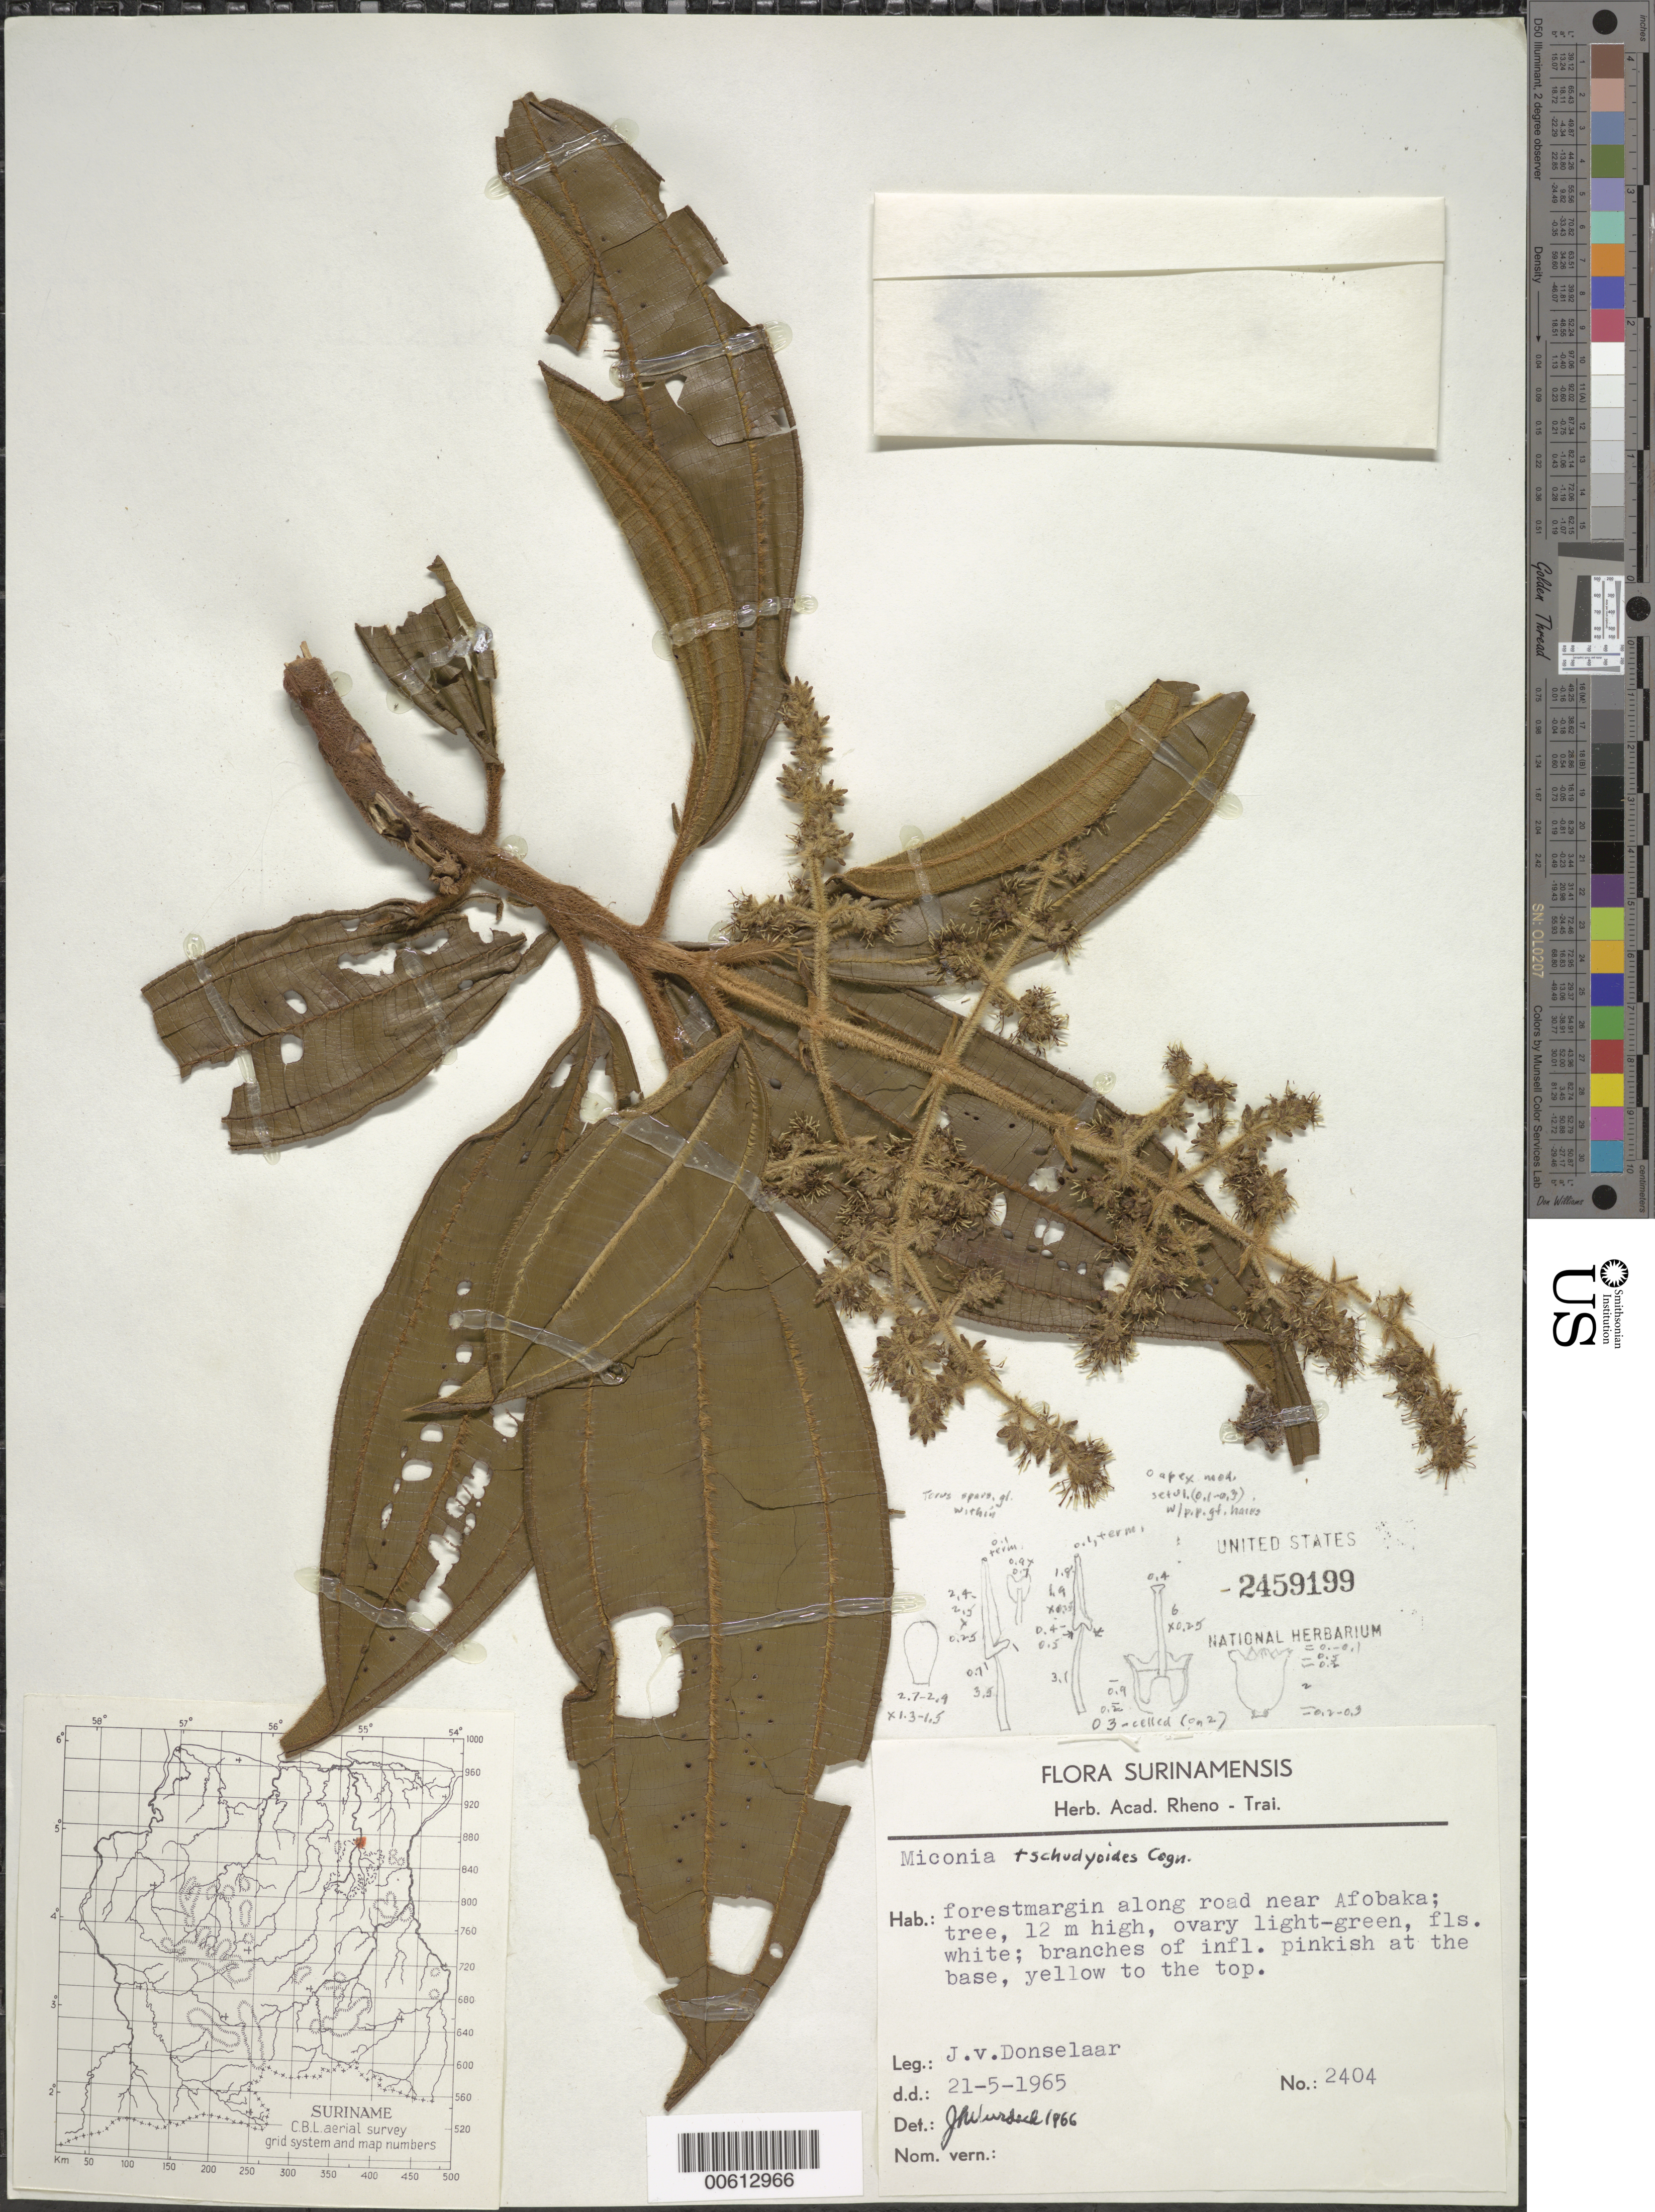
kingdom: Plantae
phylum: Tracheophyta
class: Magnoliopsida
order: Myrtales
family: Melastomataceae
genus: Miconia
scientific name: Miconia tschudyoides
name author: Cogn.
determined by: Wurdack, John J., (US), US (UNITED STATES)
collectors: J. Donselaar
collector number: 2404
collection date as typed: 21-May-65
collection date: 1965-05-21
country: Suriname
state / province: Brokopondo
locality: Afobaka, vic.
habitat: Forest margin along road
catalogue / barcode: US 2459199